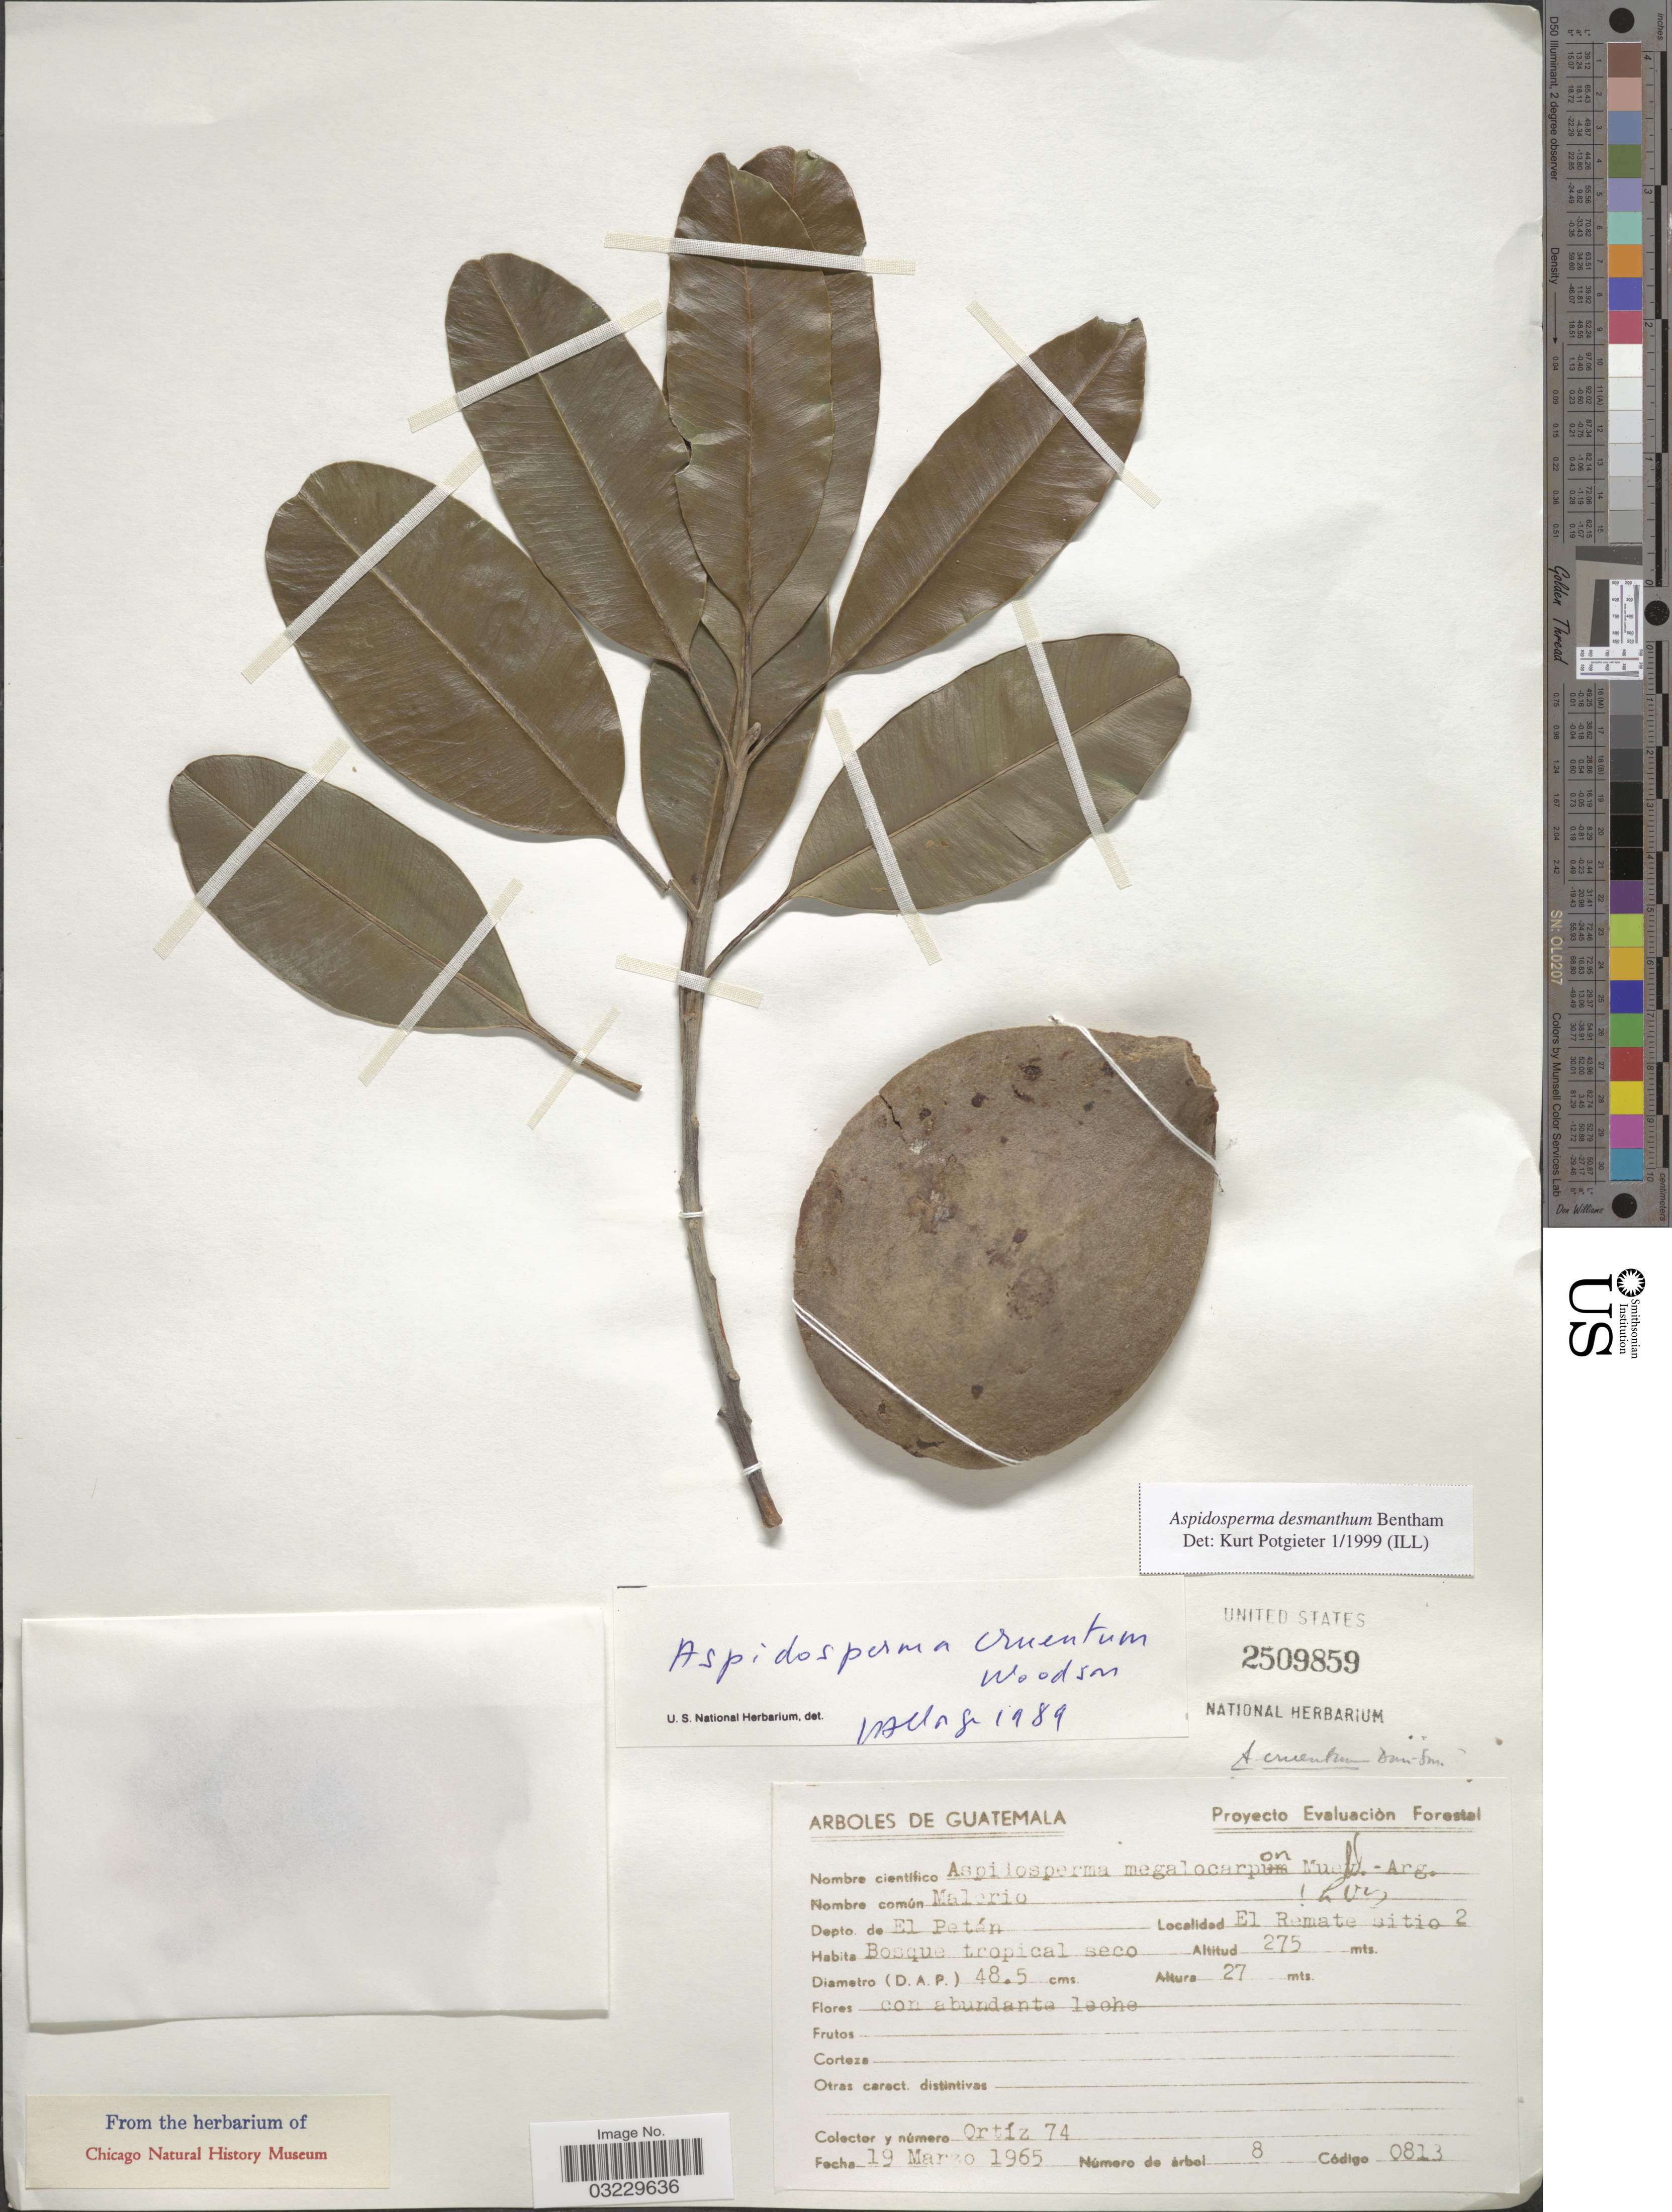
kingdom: Plantae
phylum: Tracheophyta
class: Magnoliopsida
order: Gentianales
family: Apocynaceae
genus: Aspidosperma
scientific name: Aspidosperma desmanthum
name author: Benth. ex Müll. Arg.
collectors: -- Ortiz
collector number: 74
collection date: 1965-03-19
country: Guatemala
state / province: El Petén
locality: Depto. de El Petén, El Remate sitio 2.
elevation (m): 275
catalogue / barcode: US 2509859